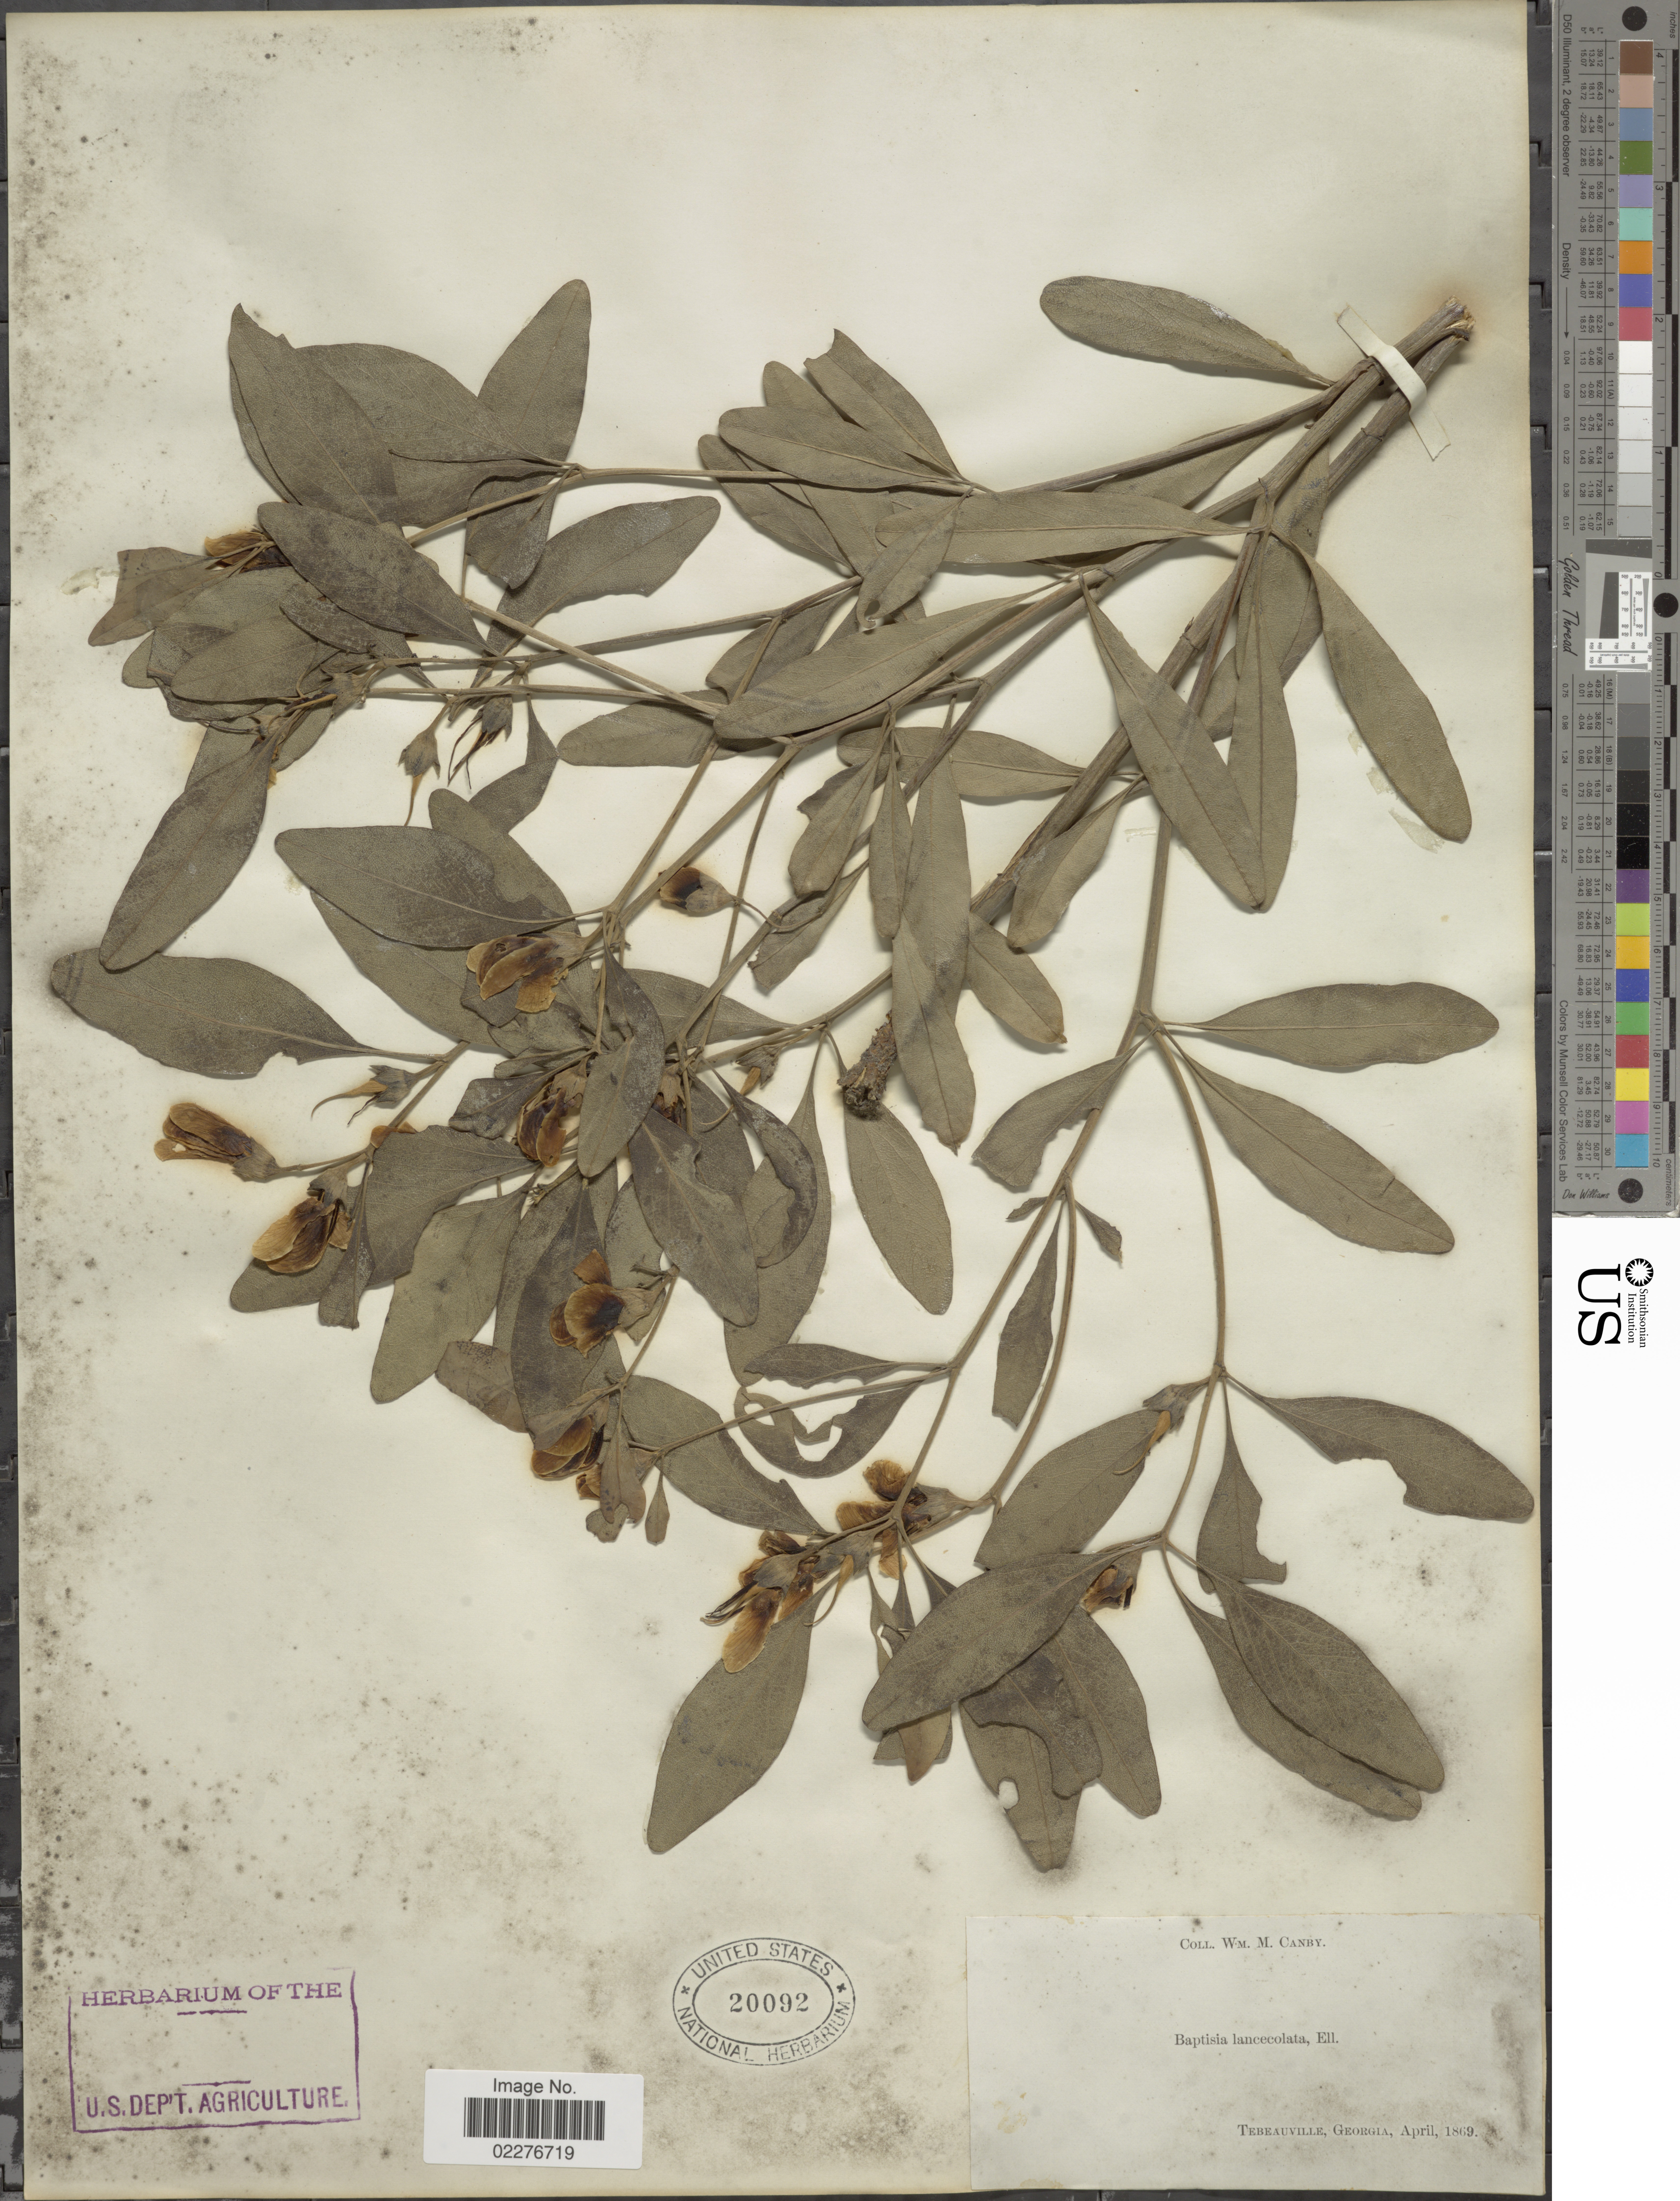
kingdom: Plantae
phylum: Tracheophyta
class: Magnoliopsida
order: Fabales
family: Fabaceae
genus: Baptisia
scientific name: Baptisia lanceolata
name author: (Walter) Elliott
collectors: W. M. Canby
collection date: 1869-04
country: United States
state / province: Georgia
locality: Tebeauville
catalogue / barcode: US 20092